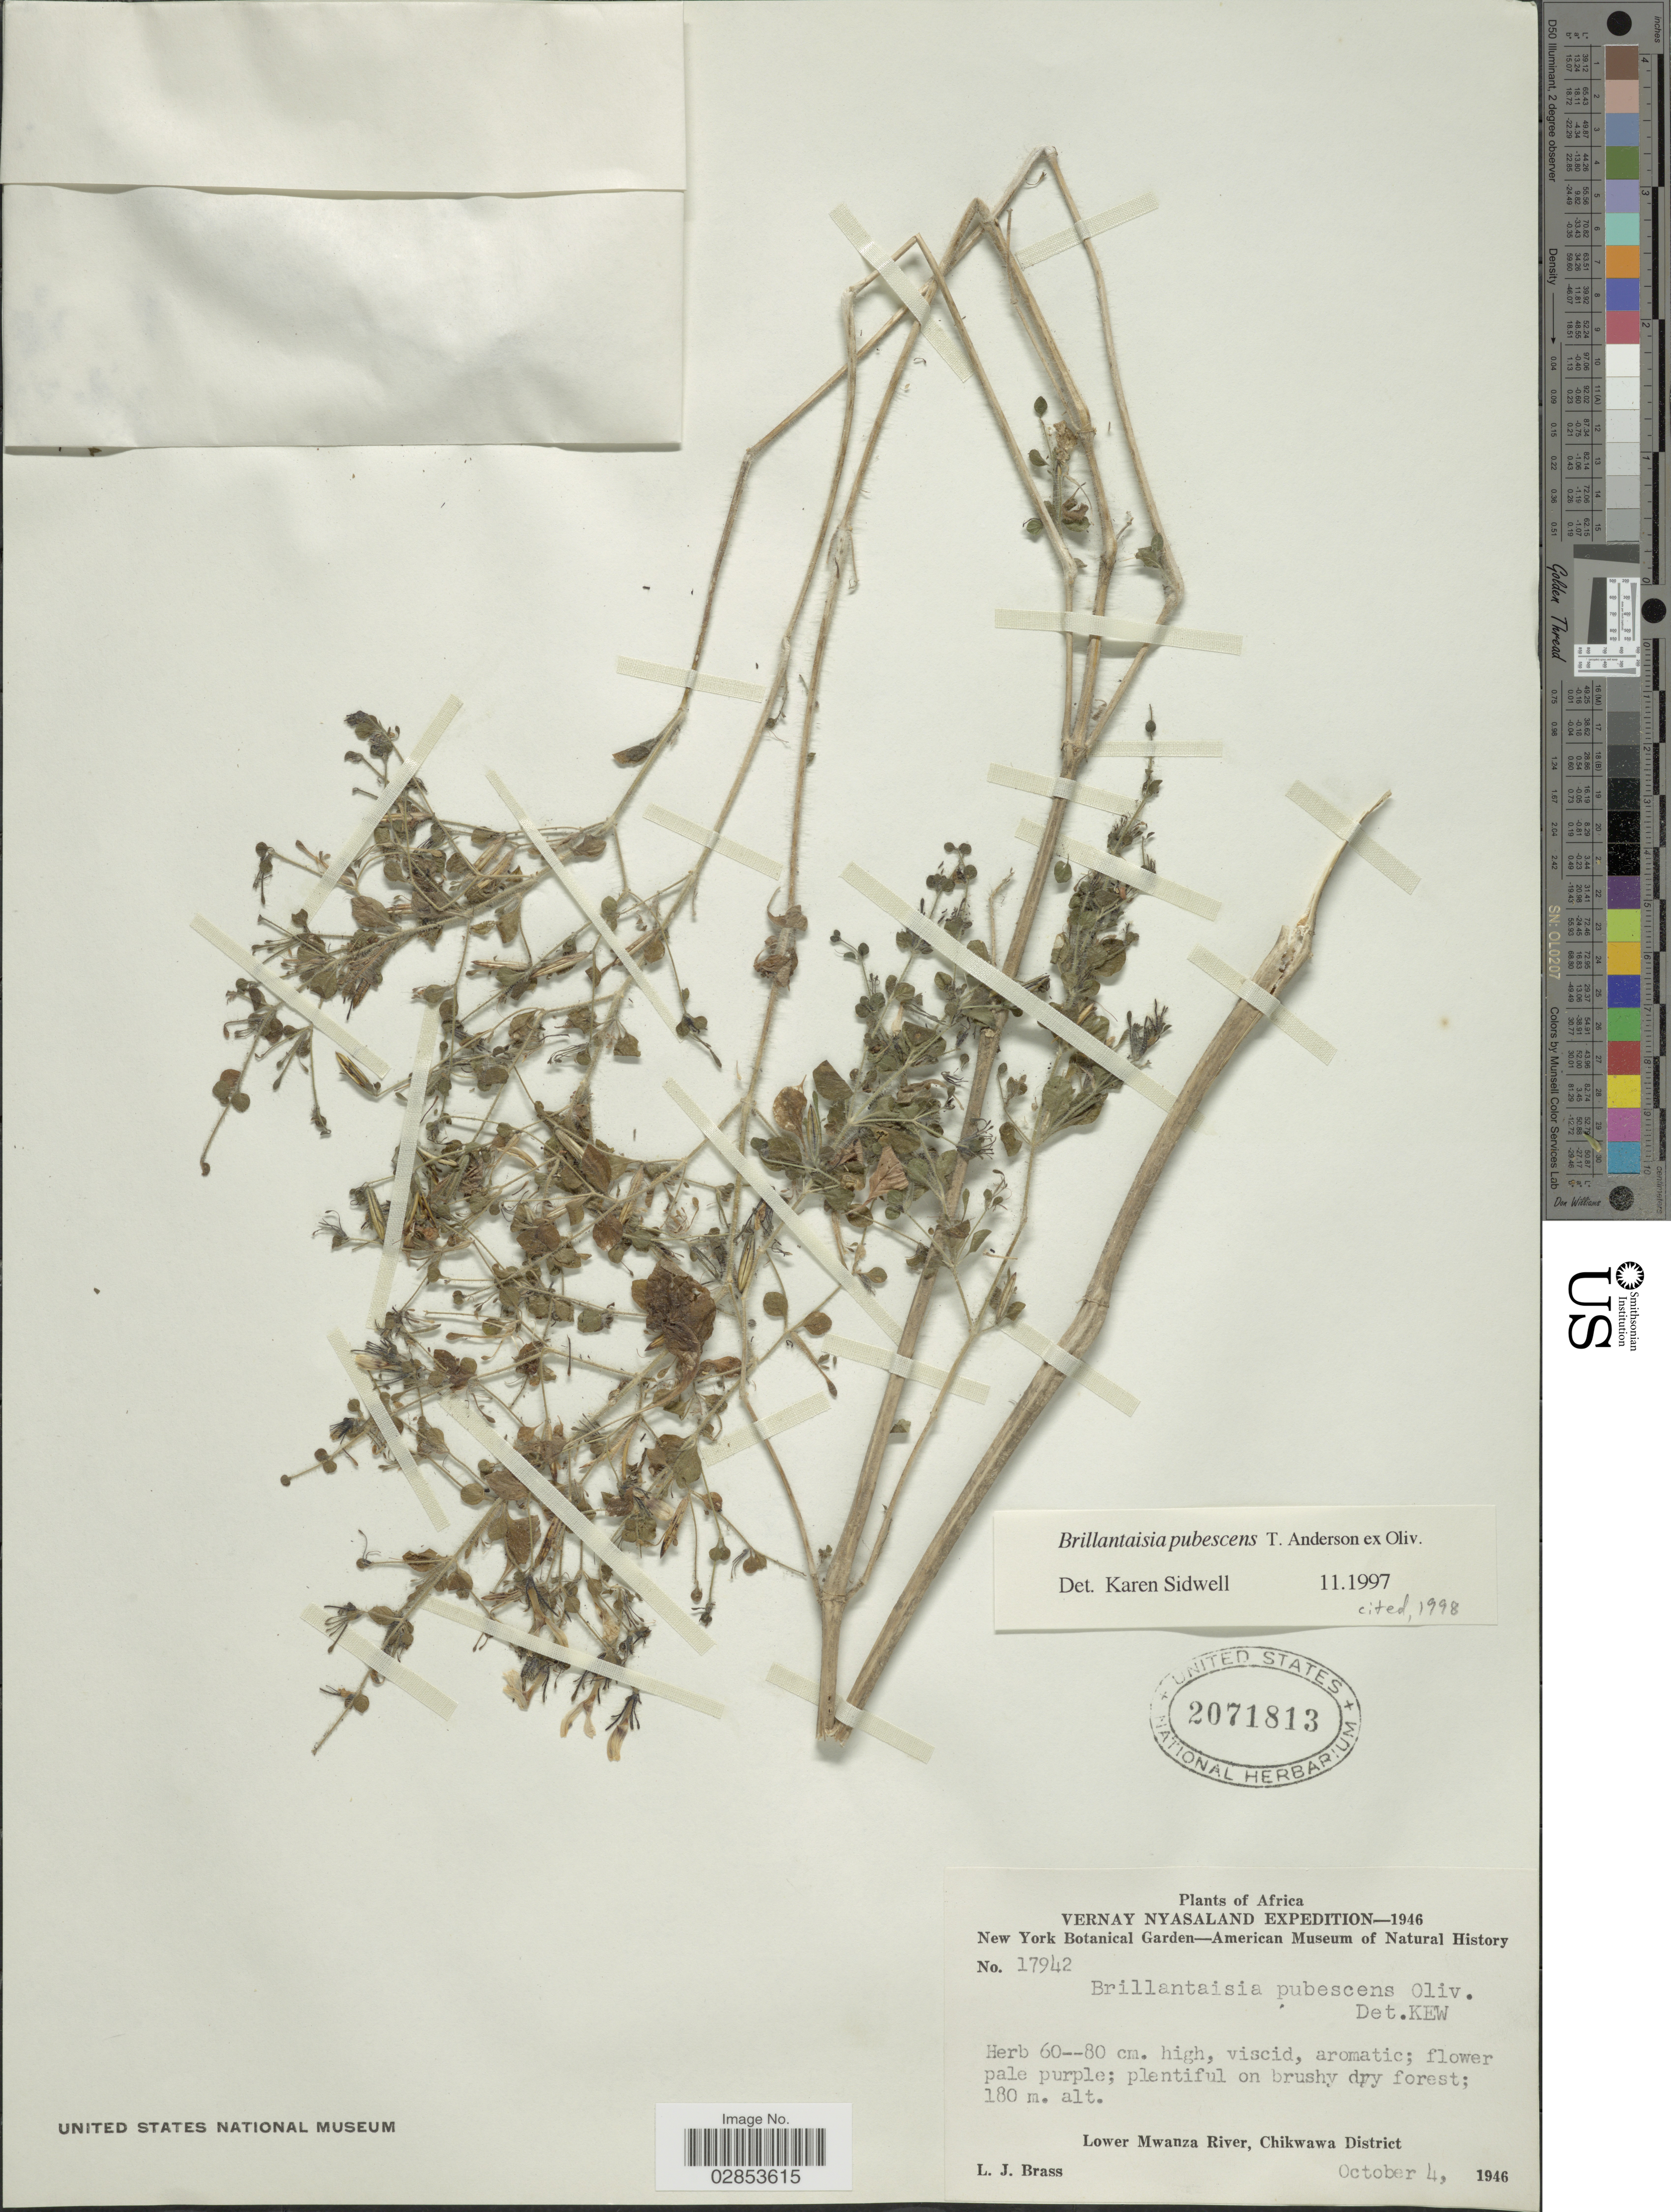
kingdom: Plantae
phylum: Tracheophyta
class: Magnoliopsida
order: Lamiales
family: Acanthaceae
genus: Brillantaisia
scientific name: Brillantaisia pubescens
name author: T. Anderson ex Oliv.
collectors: L. J. Brass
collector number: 17942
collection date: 1946-10-04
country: Malawi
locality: Vernay Nyasaland. Lower Mwanza River, Chikwawa District.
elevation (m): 180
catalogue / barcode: US 2071813